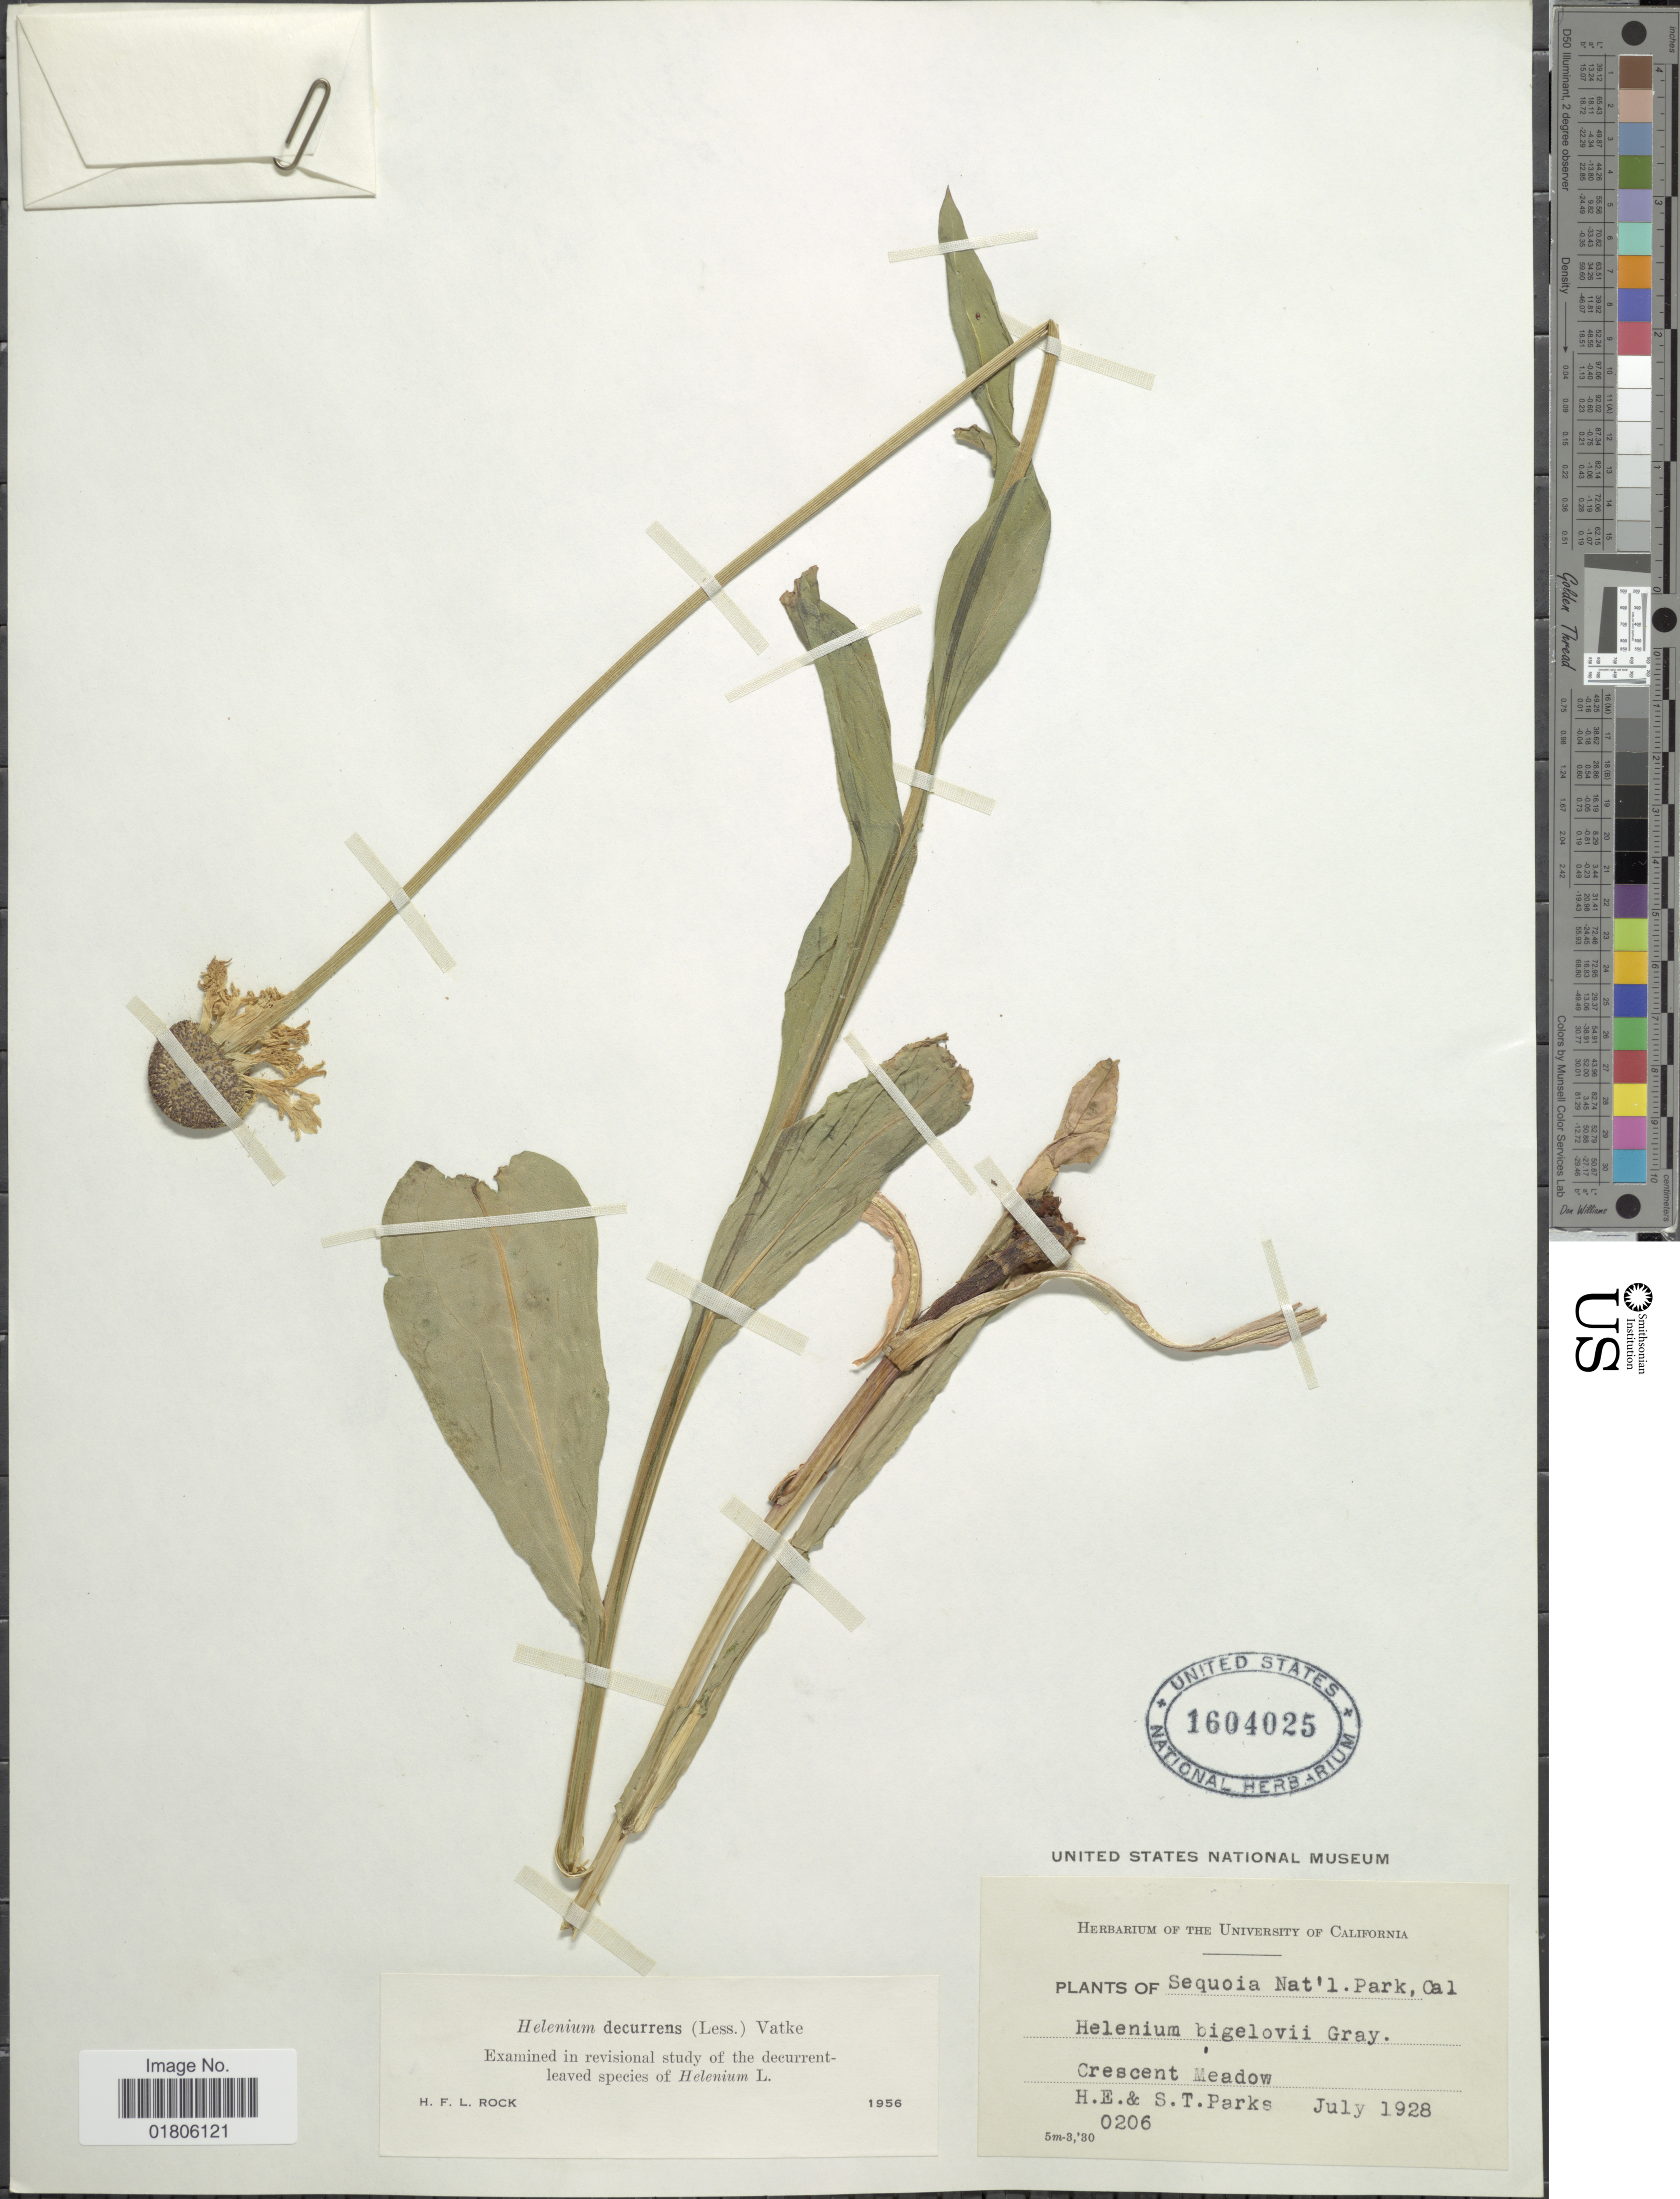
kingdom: Plantae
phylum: Tracheophyta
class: Magnoliopsida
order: Asterales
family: Asteraceae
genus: Helenium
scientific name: Helenium bigelovii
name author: A. Gray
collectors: H. E. Parks & S. Parks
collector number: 0206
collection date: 1928-07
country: United States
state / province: California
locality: Sequoia Nat'l. Park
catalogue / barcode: US 1604025